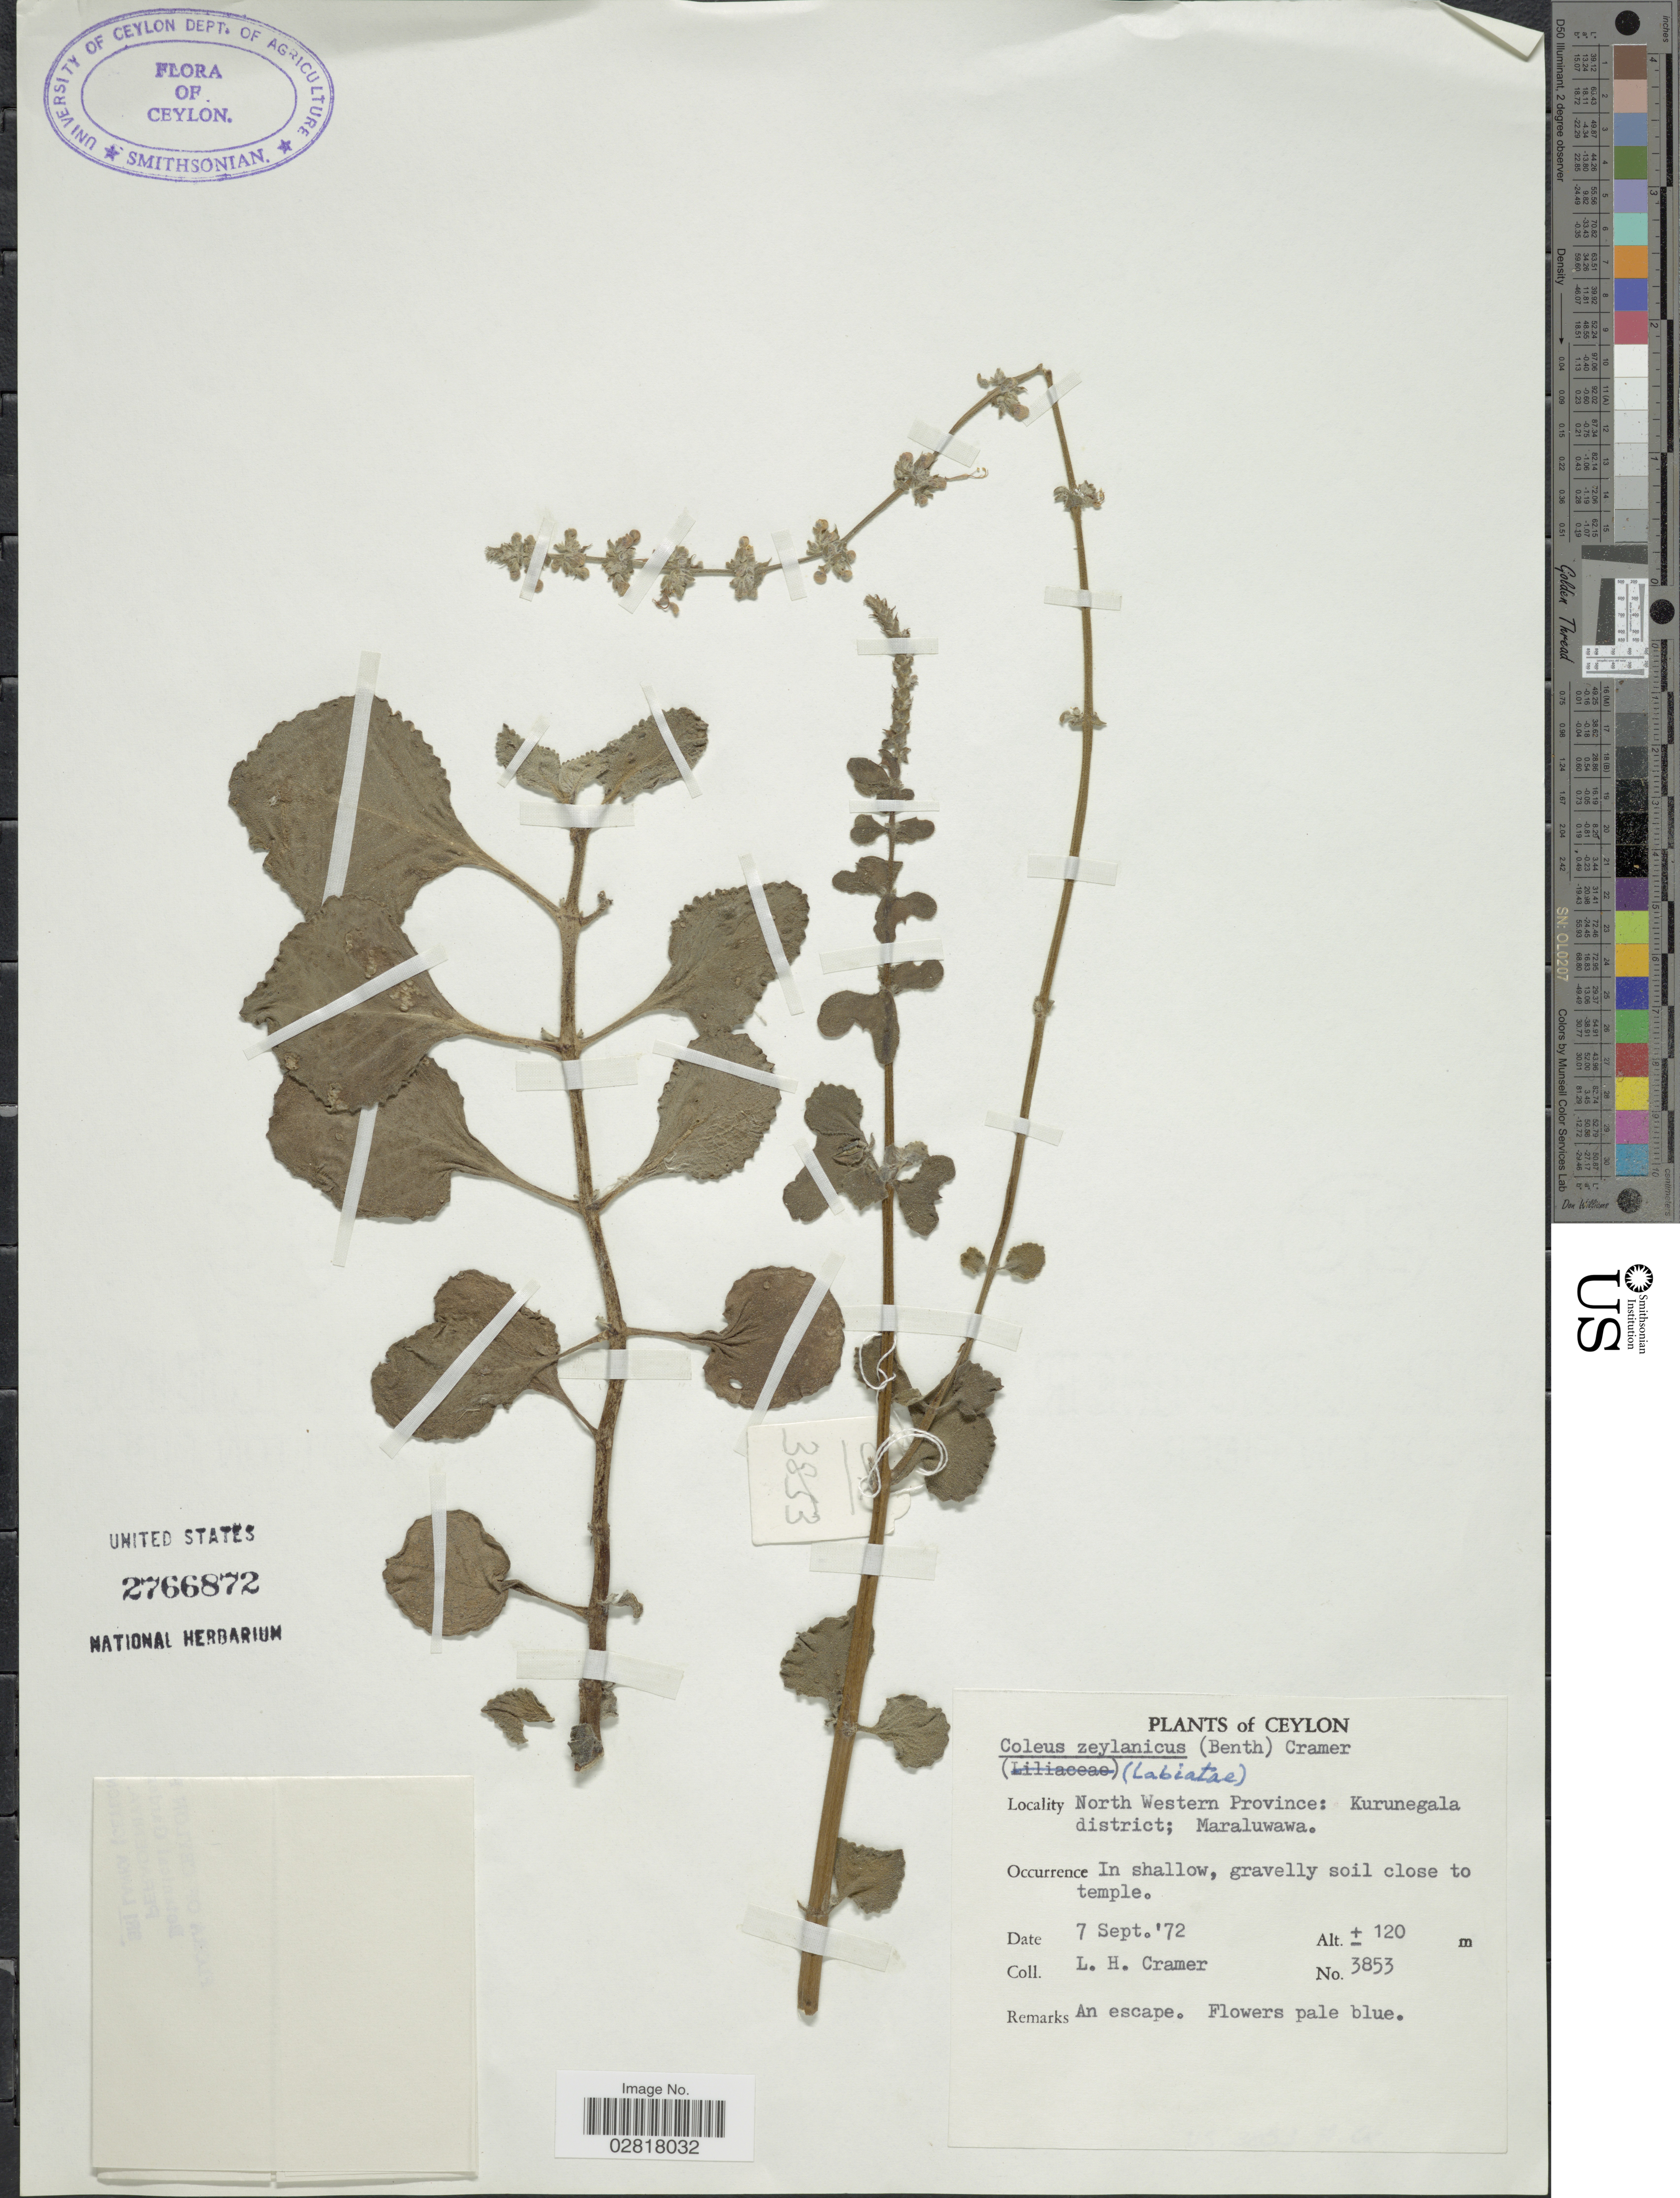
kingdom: Plantae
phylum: Tracheophyta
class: Magnoliopsida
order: Lamiales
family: Lamiaceae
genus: Plectranthus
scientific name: Plectranthus hadiensis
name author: (Forssk.) Schweinf. ex Sprenger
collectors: L. H. Cramer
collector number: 3853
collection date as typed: Transcribed d/m/y: 7/9/72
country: Sri Lanka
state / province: North Western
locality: Ceylon, Kurunegala district; Maraluwawa, close to temple.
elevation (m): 120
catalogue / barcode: US 2766872